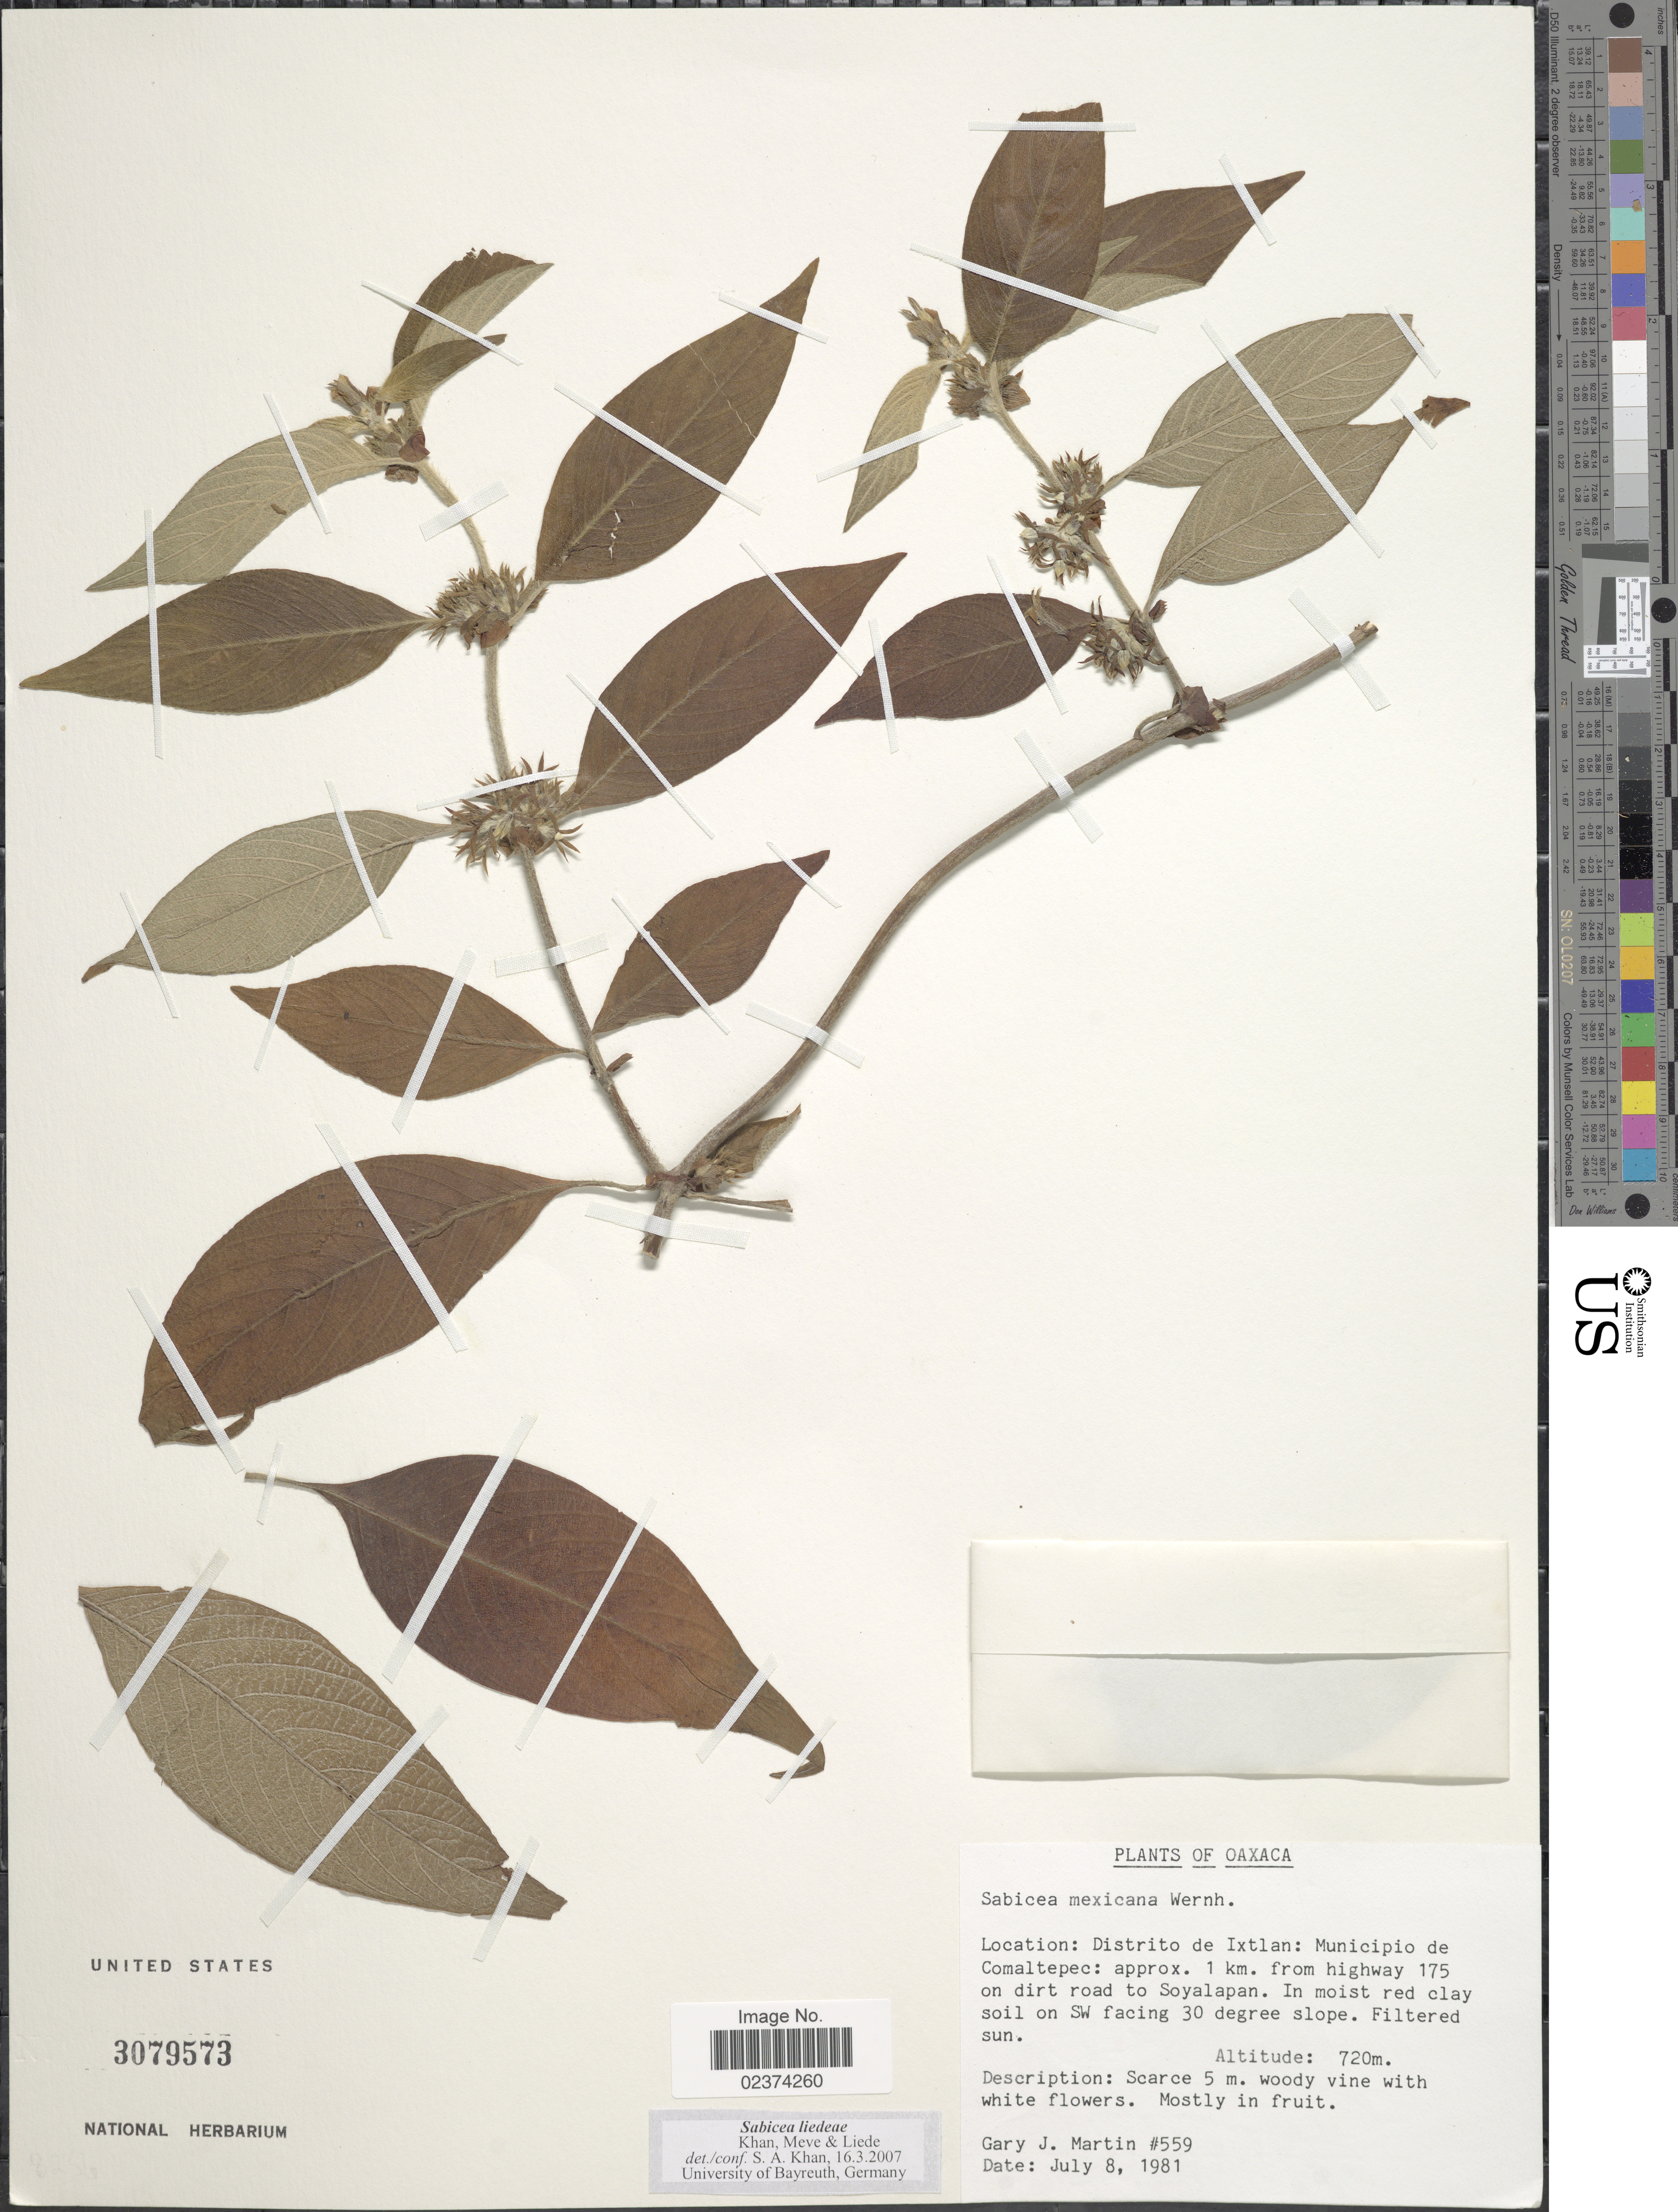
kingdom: Plantae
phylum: Tracheophyta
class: Magnoliopsida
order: Gentianales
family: Rubiaceae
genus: Sabicea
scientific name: Sabicea liedeae Khan, Meve & Liede sp. nov. ined.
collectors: G. J. Martin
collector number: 559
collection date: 1981-07-08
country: Mexico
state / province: Oaxaca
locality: Distrito de Ixtlan: Municipio de Comaltepec: approx. 1 km. from highway 175 on dirt road to Soyalapan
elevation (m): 720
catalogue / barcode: US 3079573